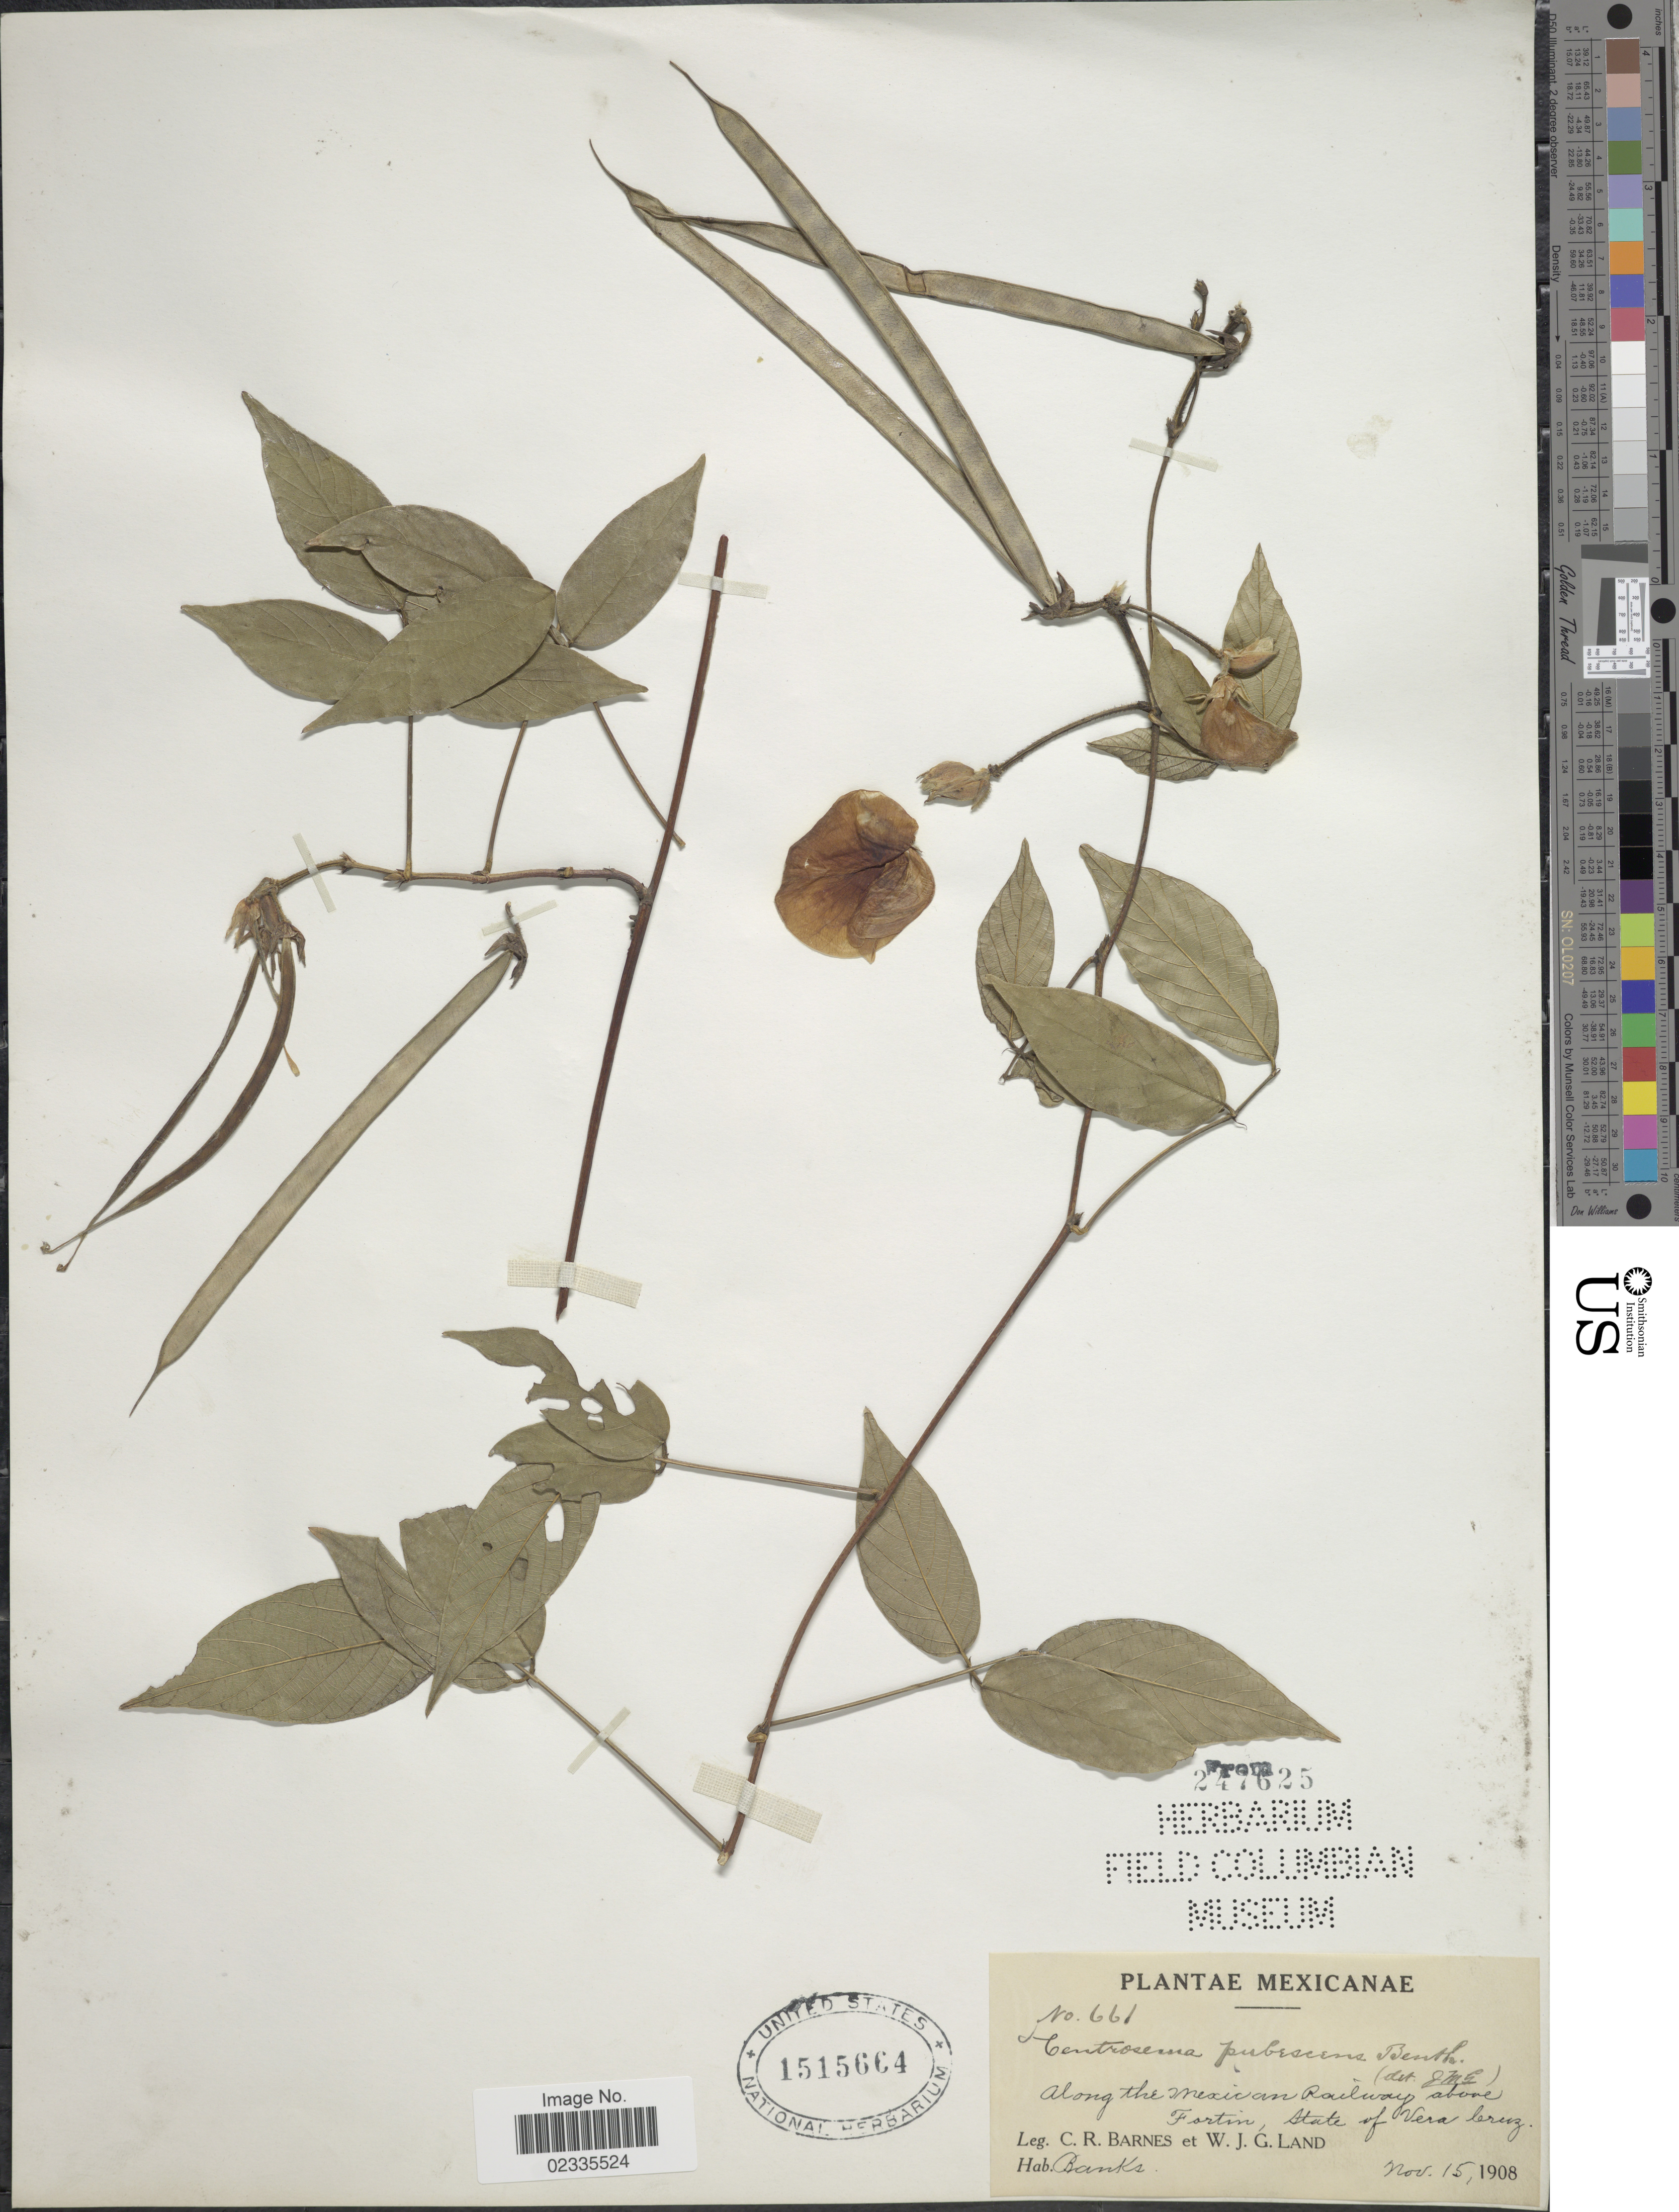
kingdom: Plantae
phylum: Tracheophyta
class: Magnoliopsida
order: Fabales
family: Fabaceae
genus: Centrosema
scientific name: Centrosema pubescens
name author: Benth.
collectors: C. R. Barnes & W. Holland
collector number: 661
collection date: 1908-11-15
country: Mexico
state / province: Veracruz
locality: Along the Mexican Railway above Fortin, State of Vera Cruz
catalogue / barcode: US 1515664